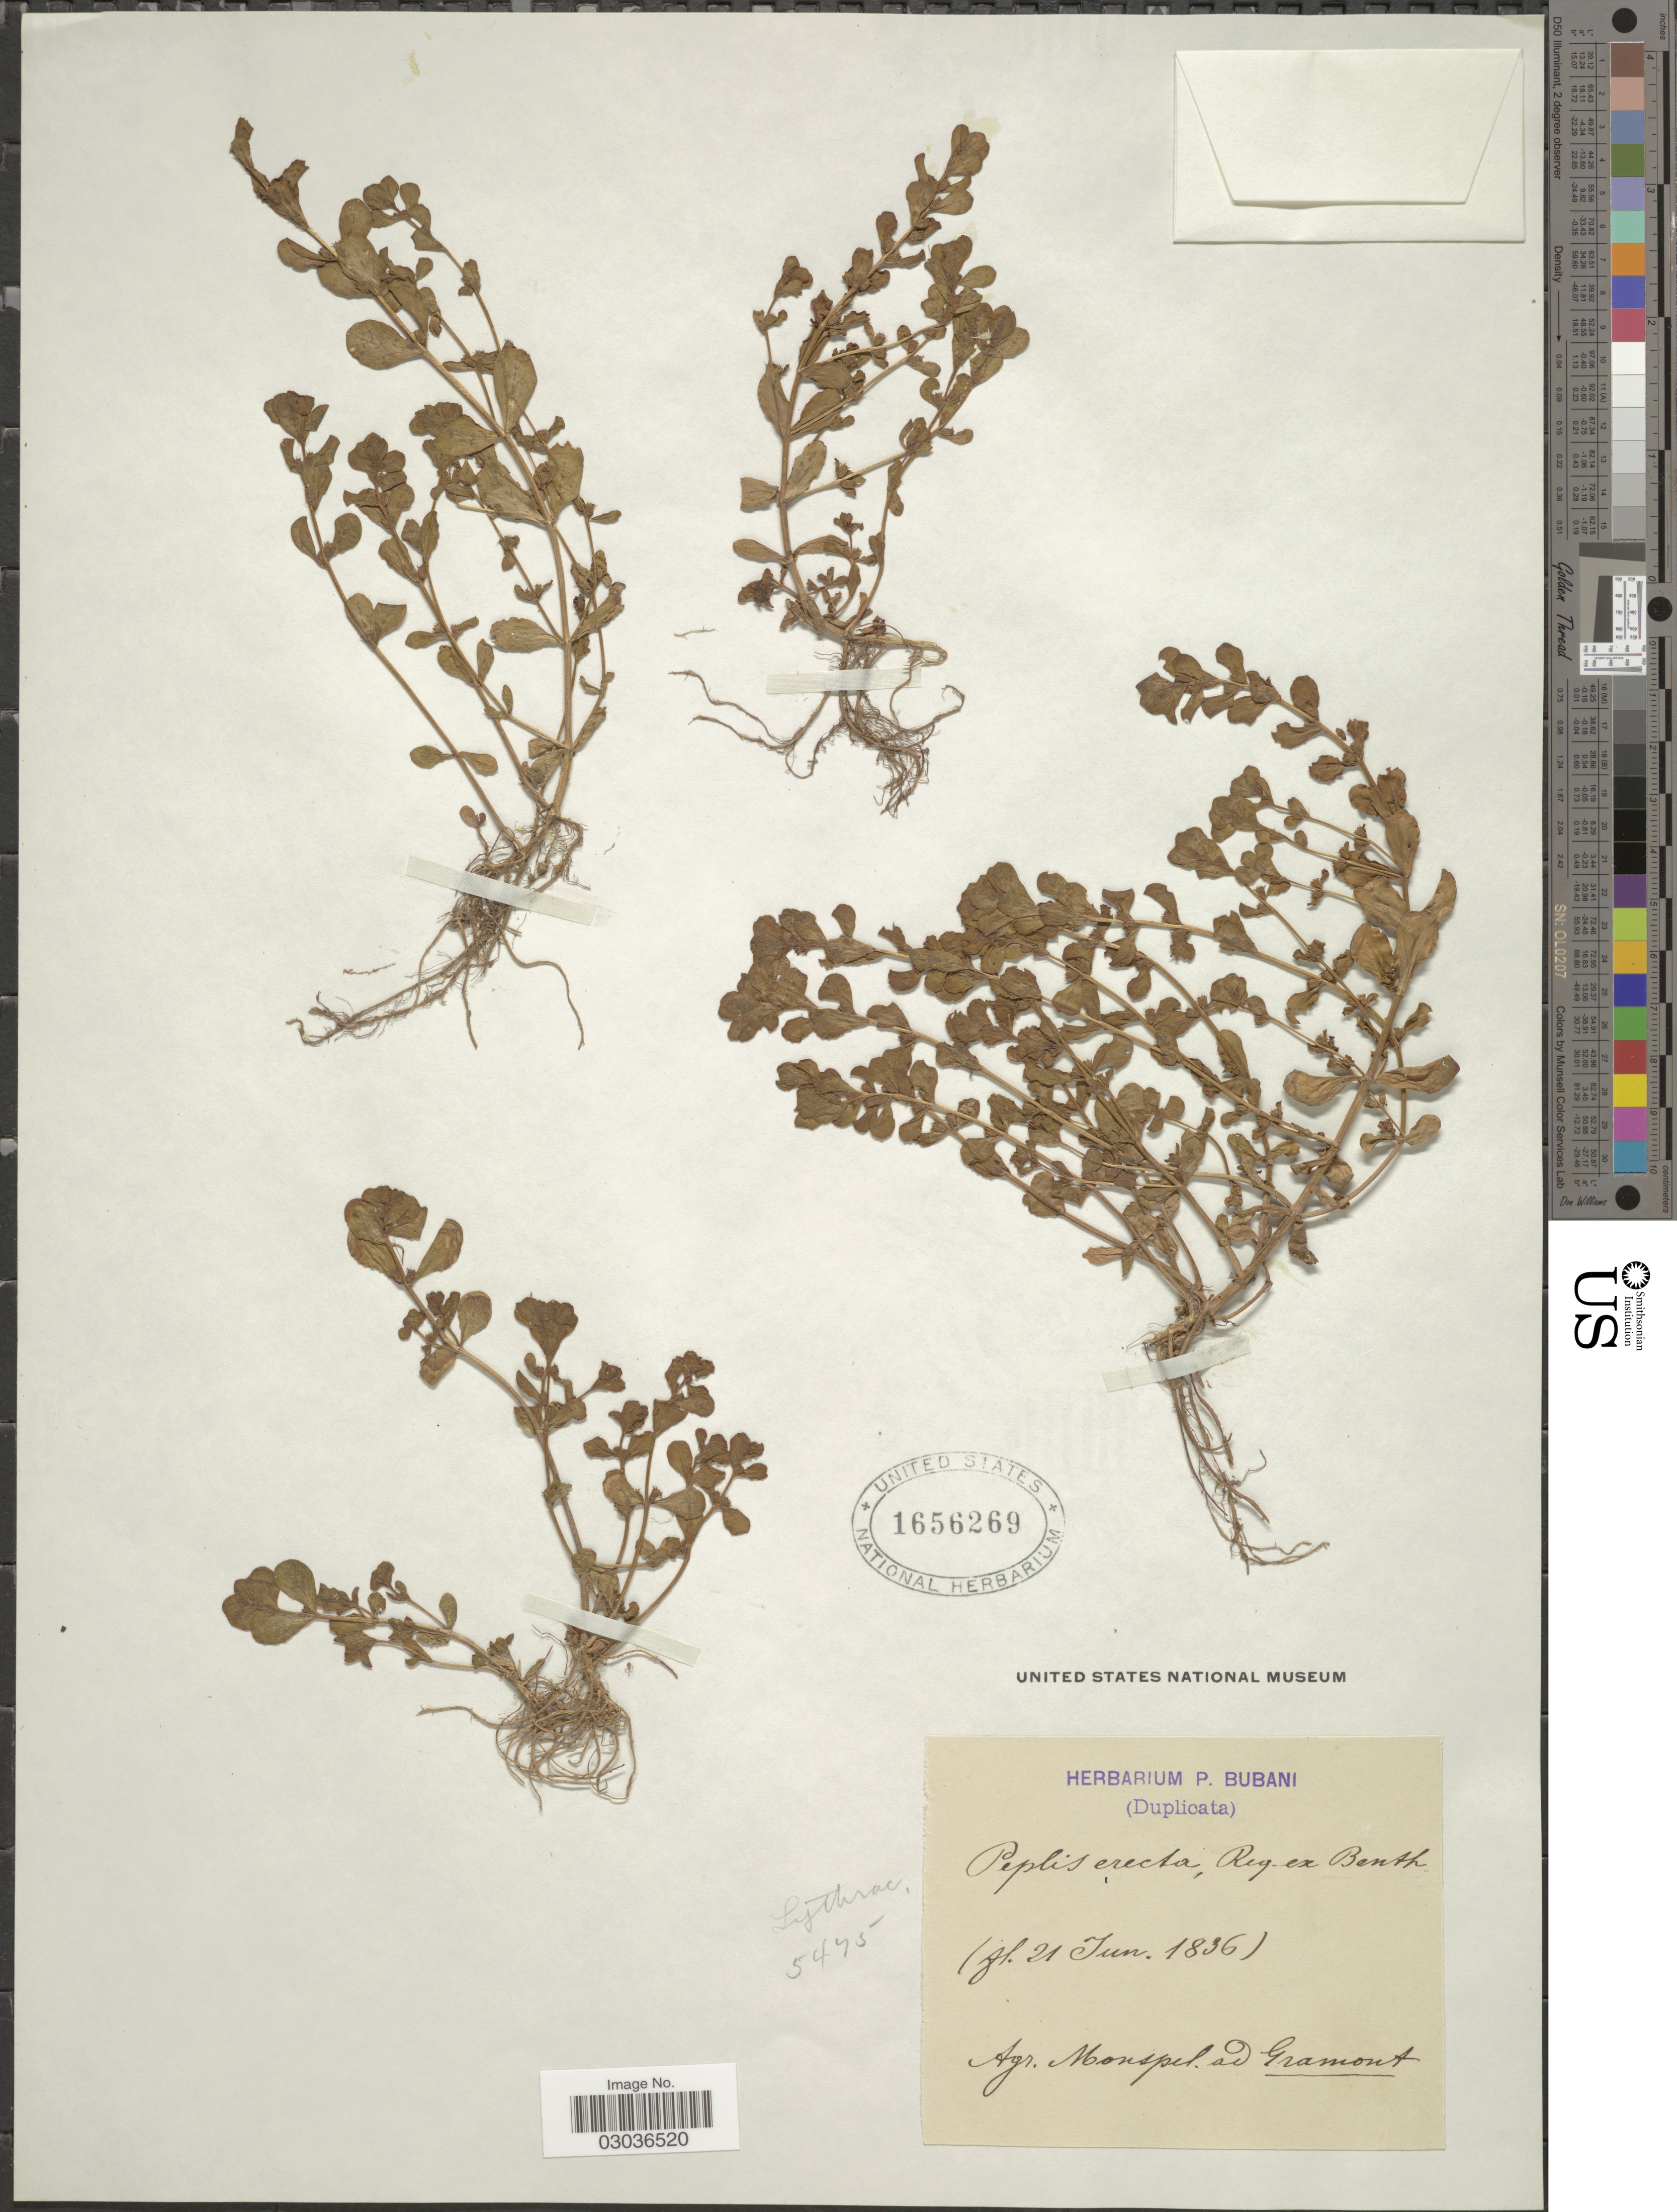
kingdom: Plantae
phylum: Tracheophyta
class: Magnoliopsida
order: Myrtales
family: Lythraceae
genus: Lythrum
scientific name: Lythrum borysthenicum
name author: (M. Bieb. ex Schrank) Litv.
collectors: ex herb. P. Bubani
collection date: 1836-06-21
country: France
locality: Agr. Monspel. ad Gramont.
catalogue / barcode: US 1656269